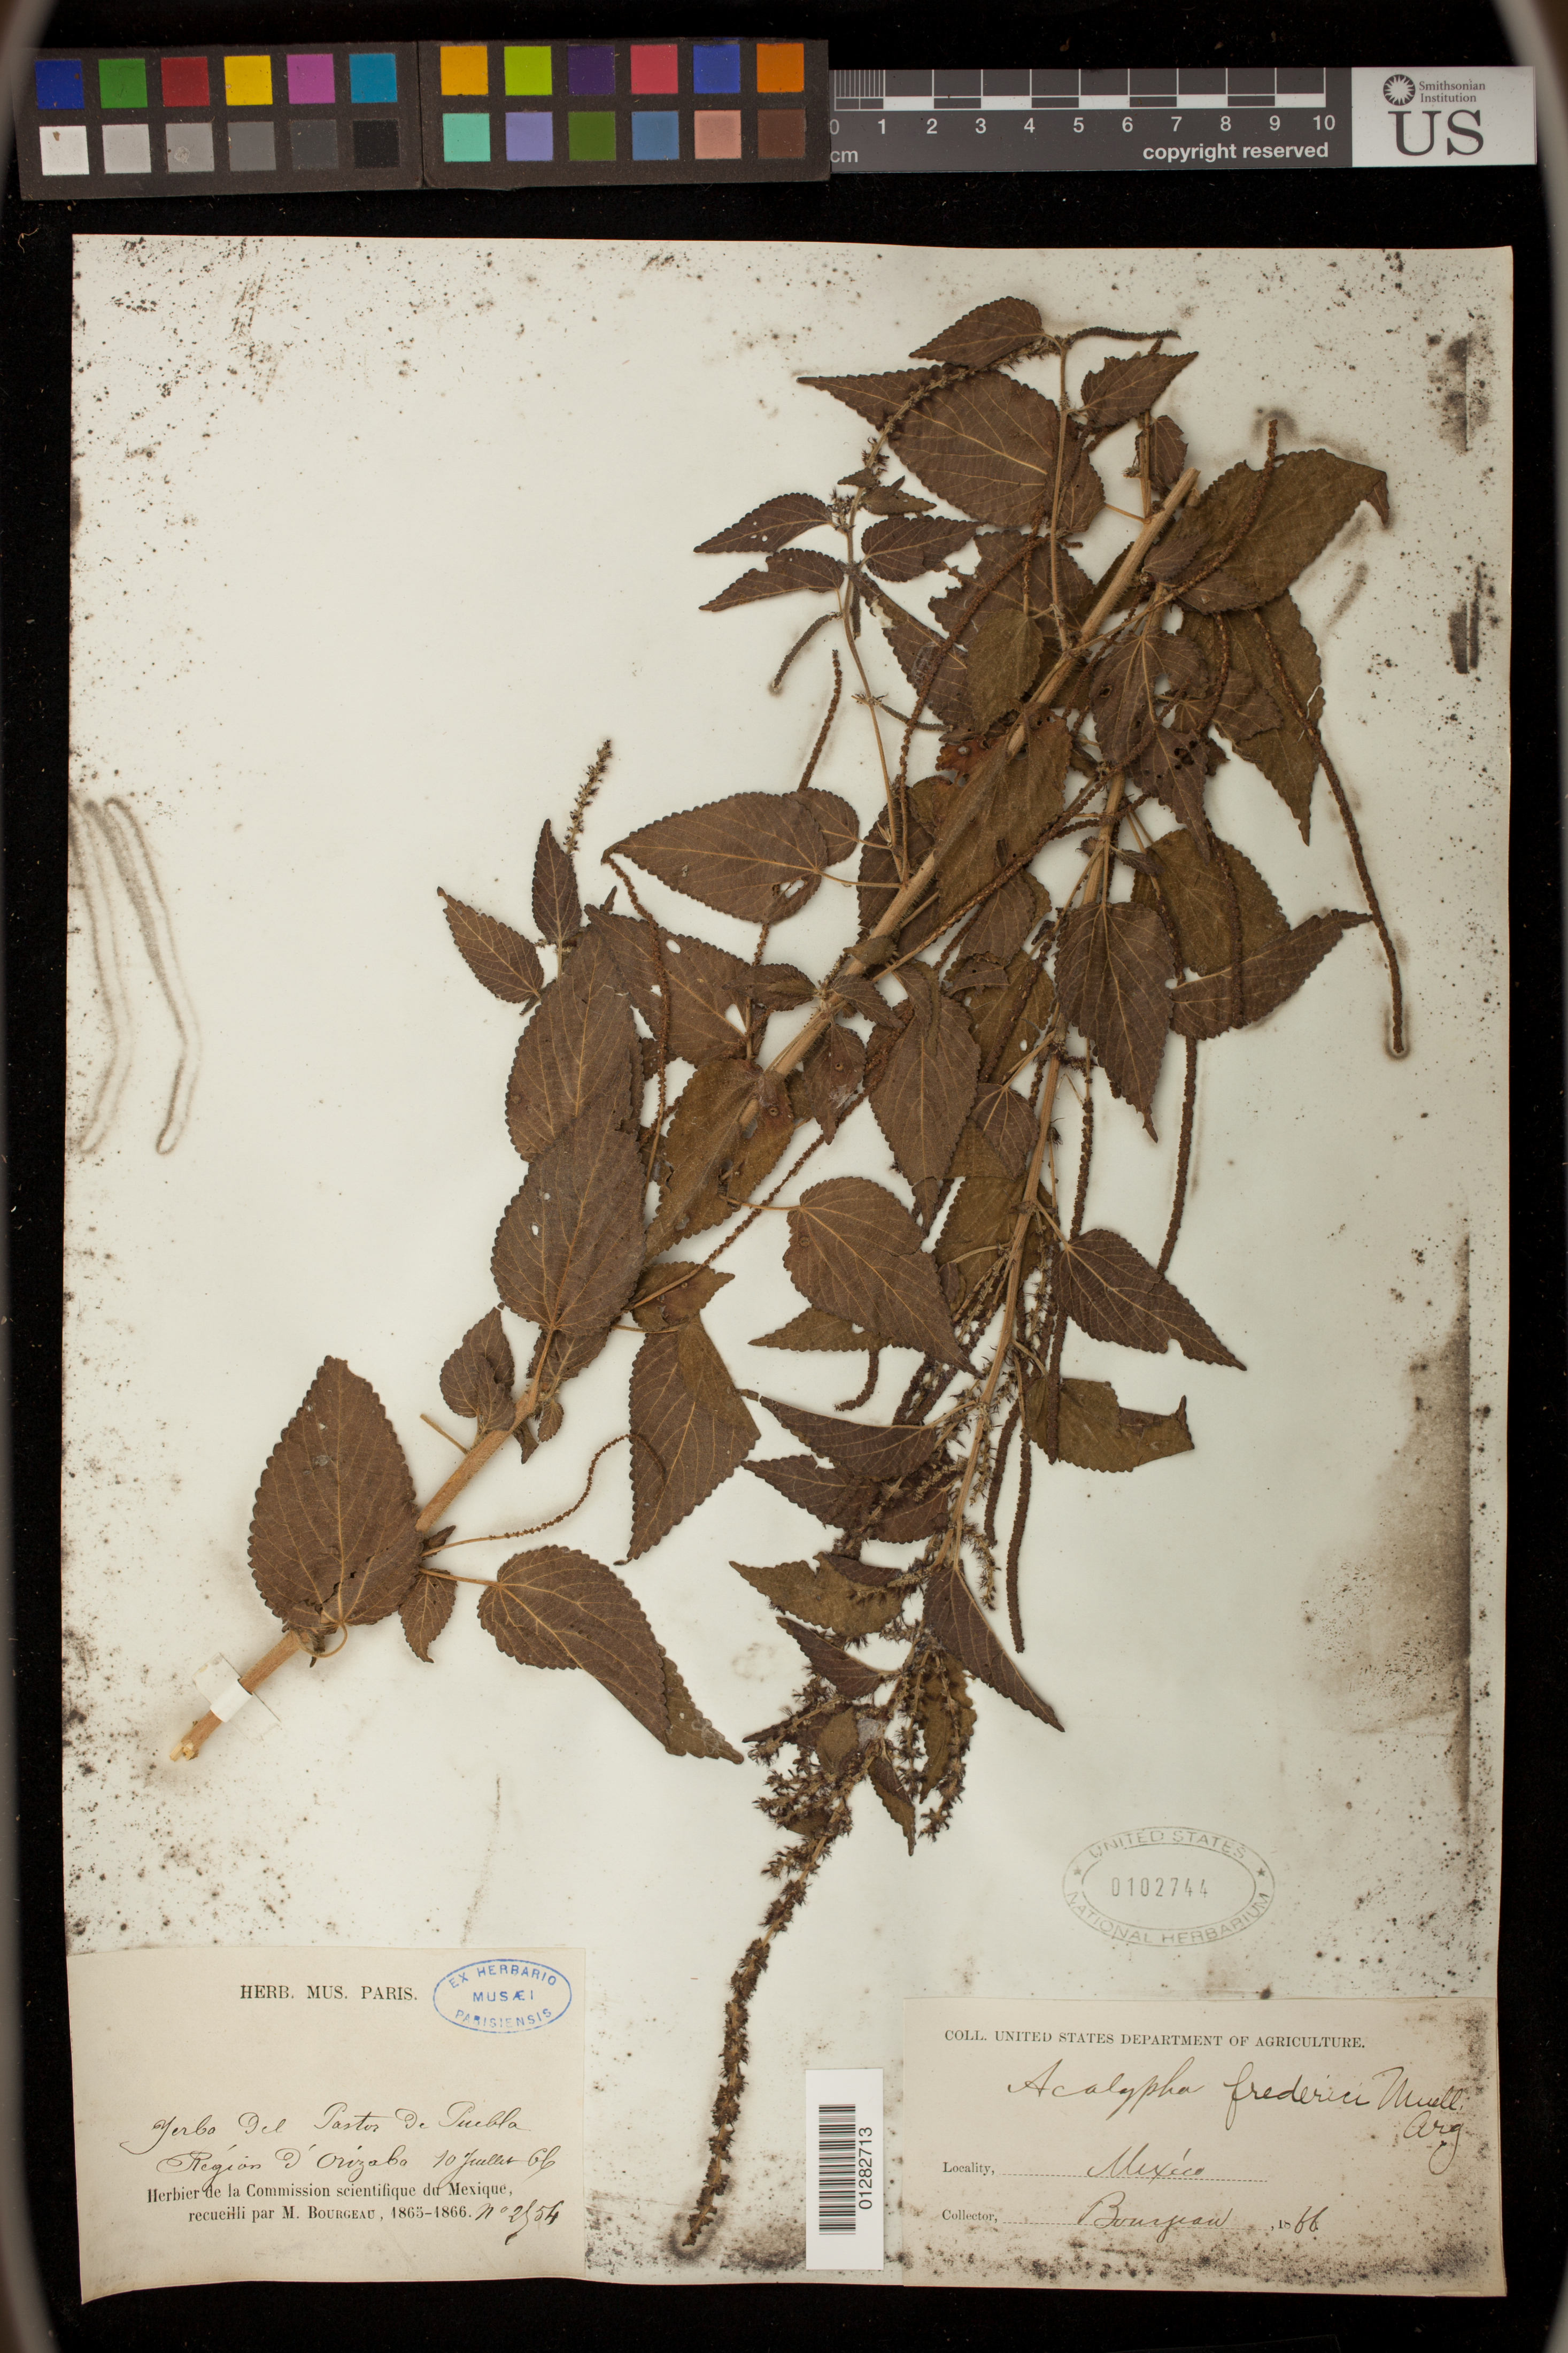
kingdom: Plantae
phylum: Tracheophyta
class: Magnoliopsida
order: Malpighiales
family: Euphorbiaceae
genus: Acalypha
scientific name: Acalypha vagans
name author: Cav.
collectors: C. A. Purpus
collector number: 2954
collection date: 1866-07-10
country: Mexico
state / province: Veracruz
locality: Yerba del Pastor de Puebla Region d' Orizaba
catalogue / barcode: US 102744